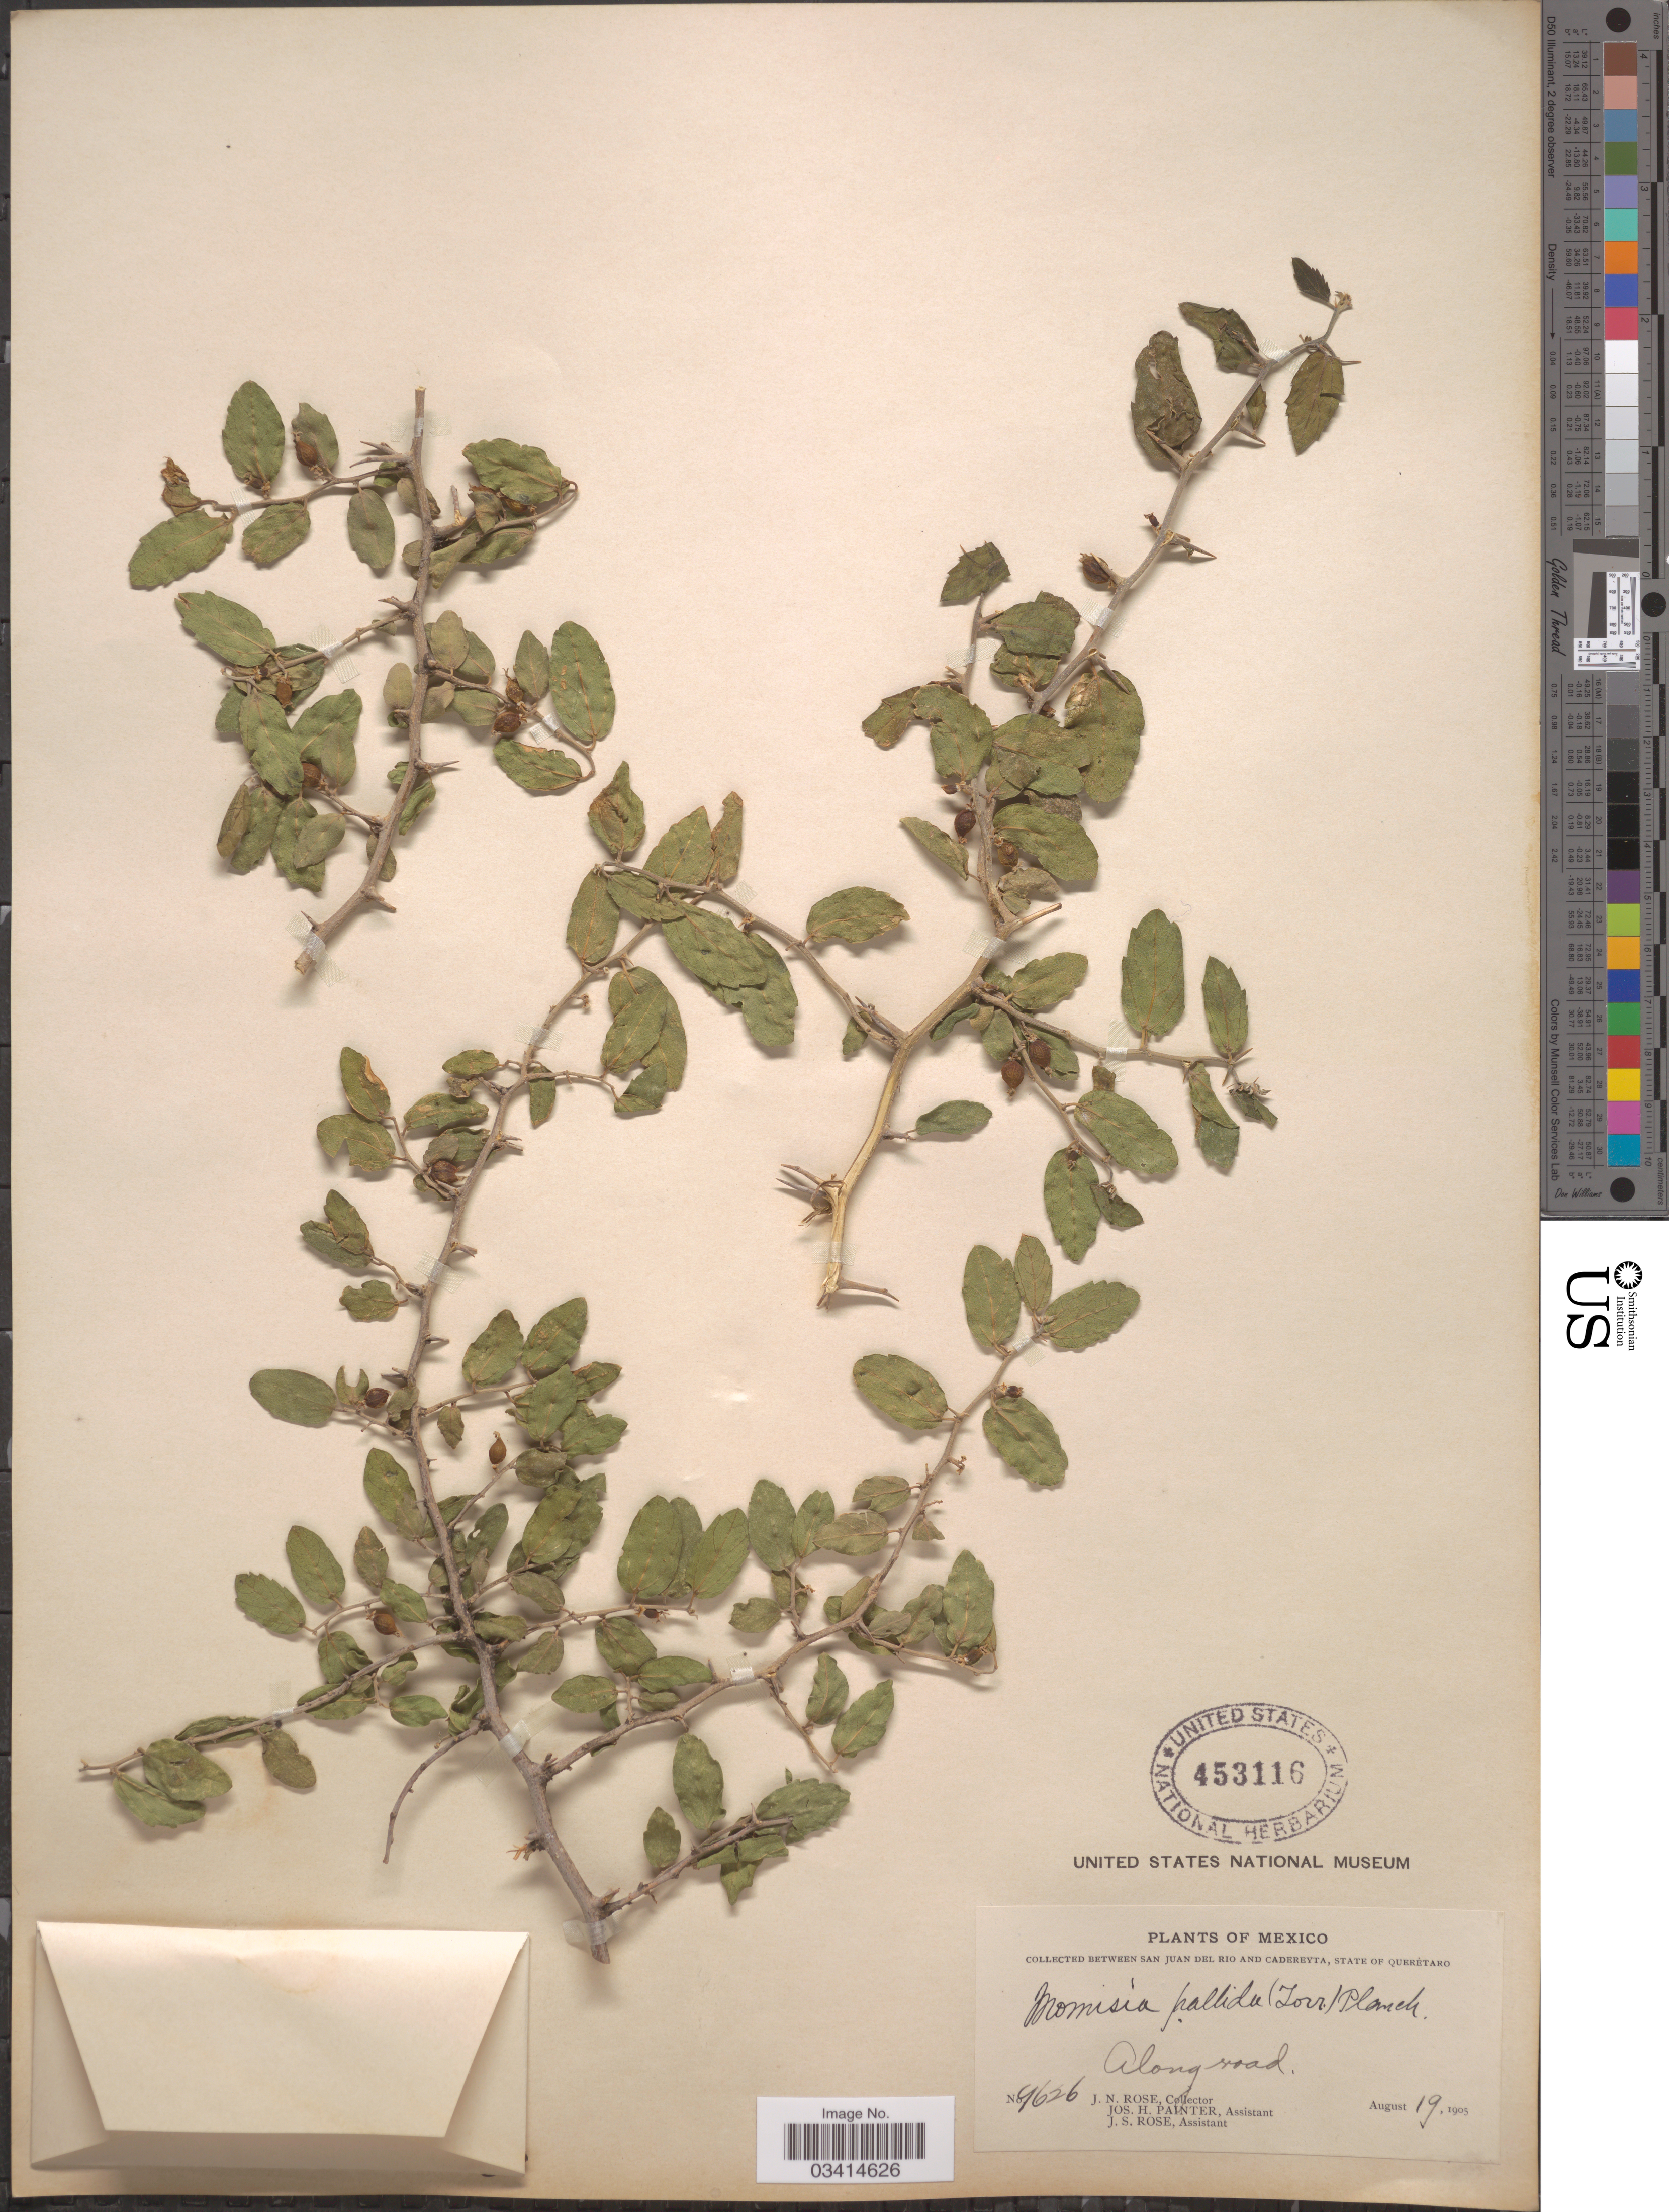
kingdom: Plantae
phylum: Tracheophyta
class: Magnoliopsida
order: Rosales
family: Cannabaceae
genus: Celtis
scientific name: Celtis pallida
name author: Torr. in Emory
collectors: J. N. Rose, J. H. Painter & J. S. Rose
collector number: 9626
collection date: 1905-08-19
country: Mexico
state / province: Querétaro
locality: Between San Juan del Rio and Cadereyta. Along road.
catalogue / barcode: US 453116